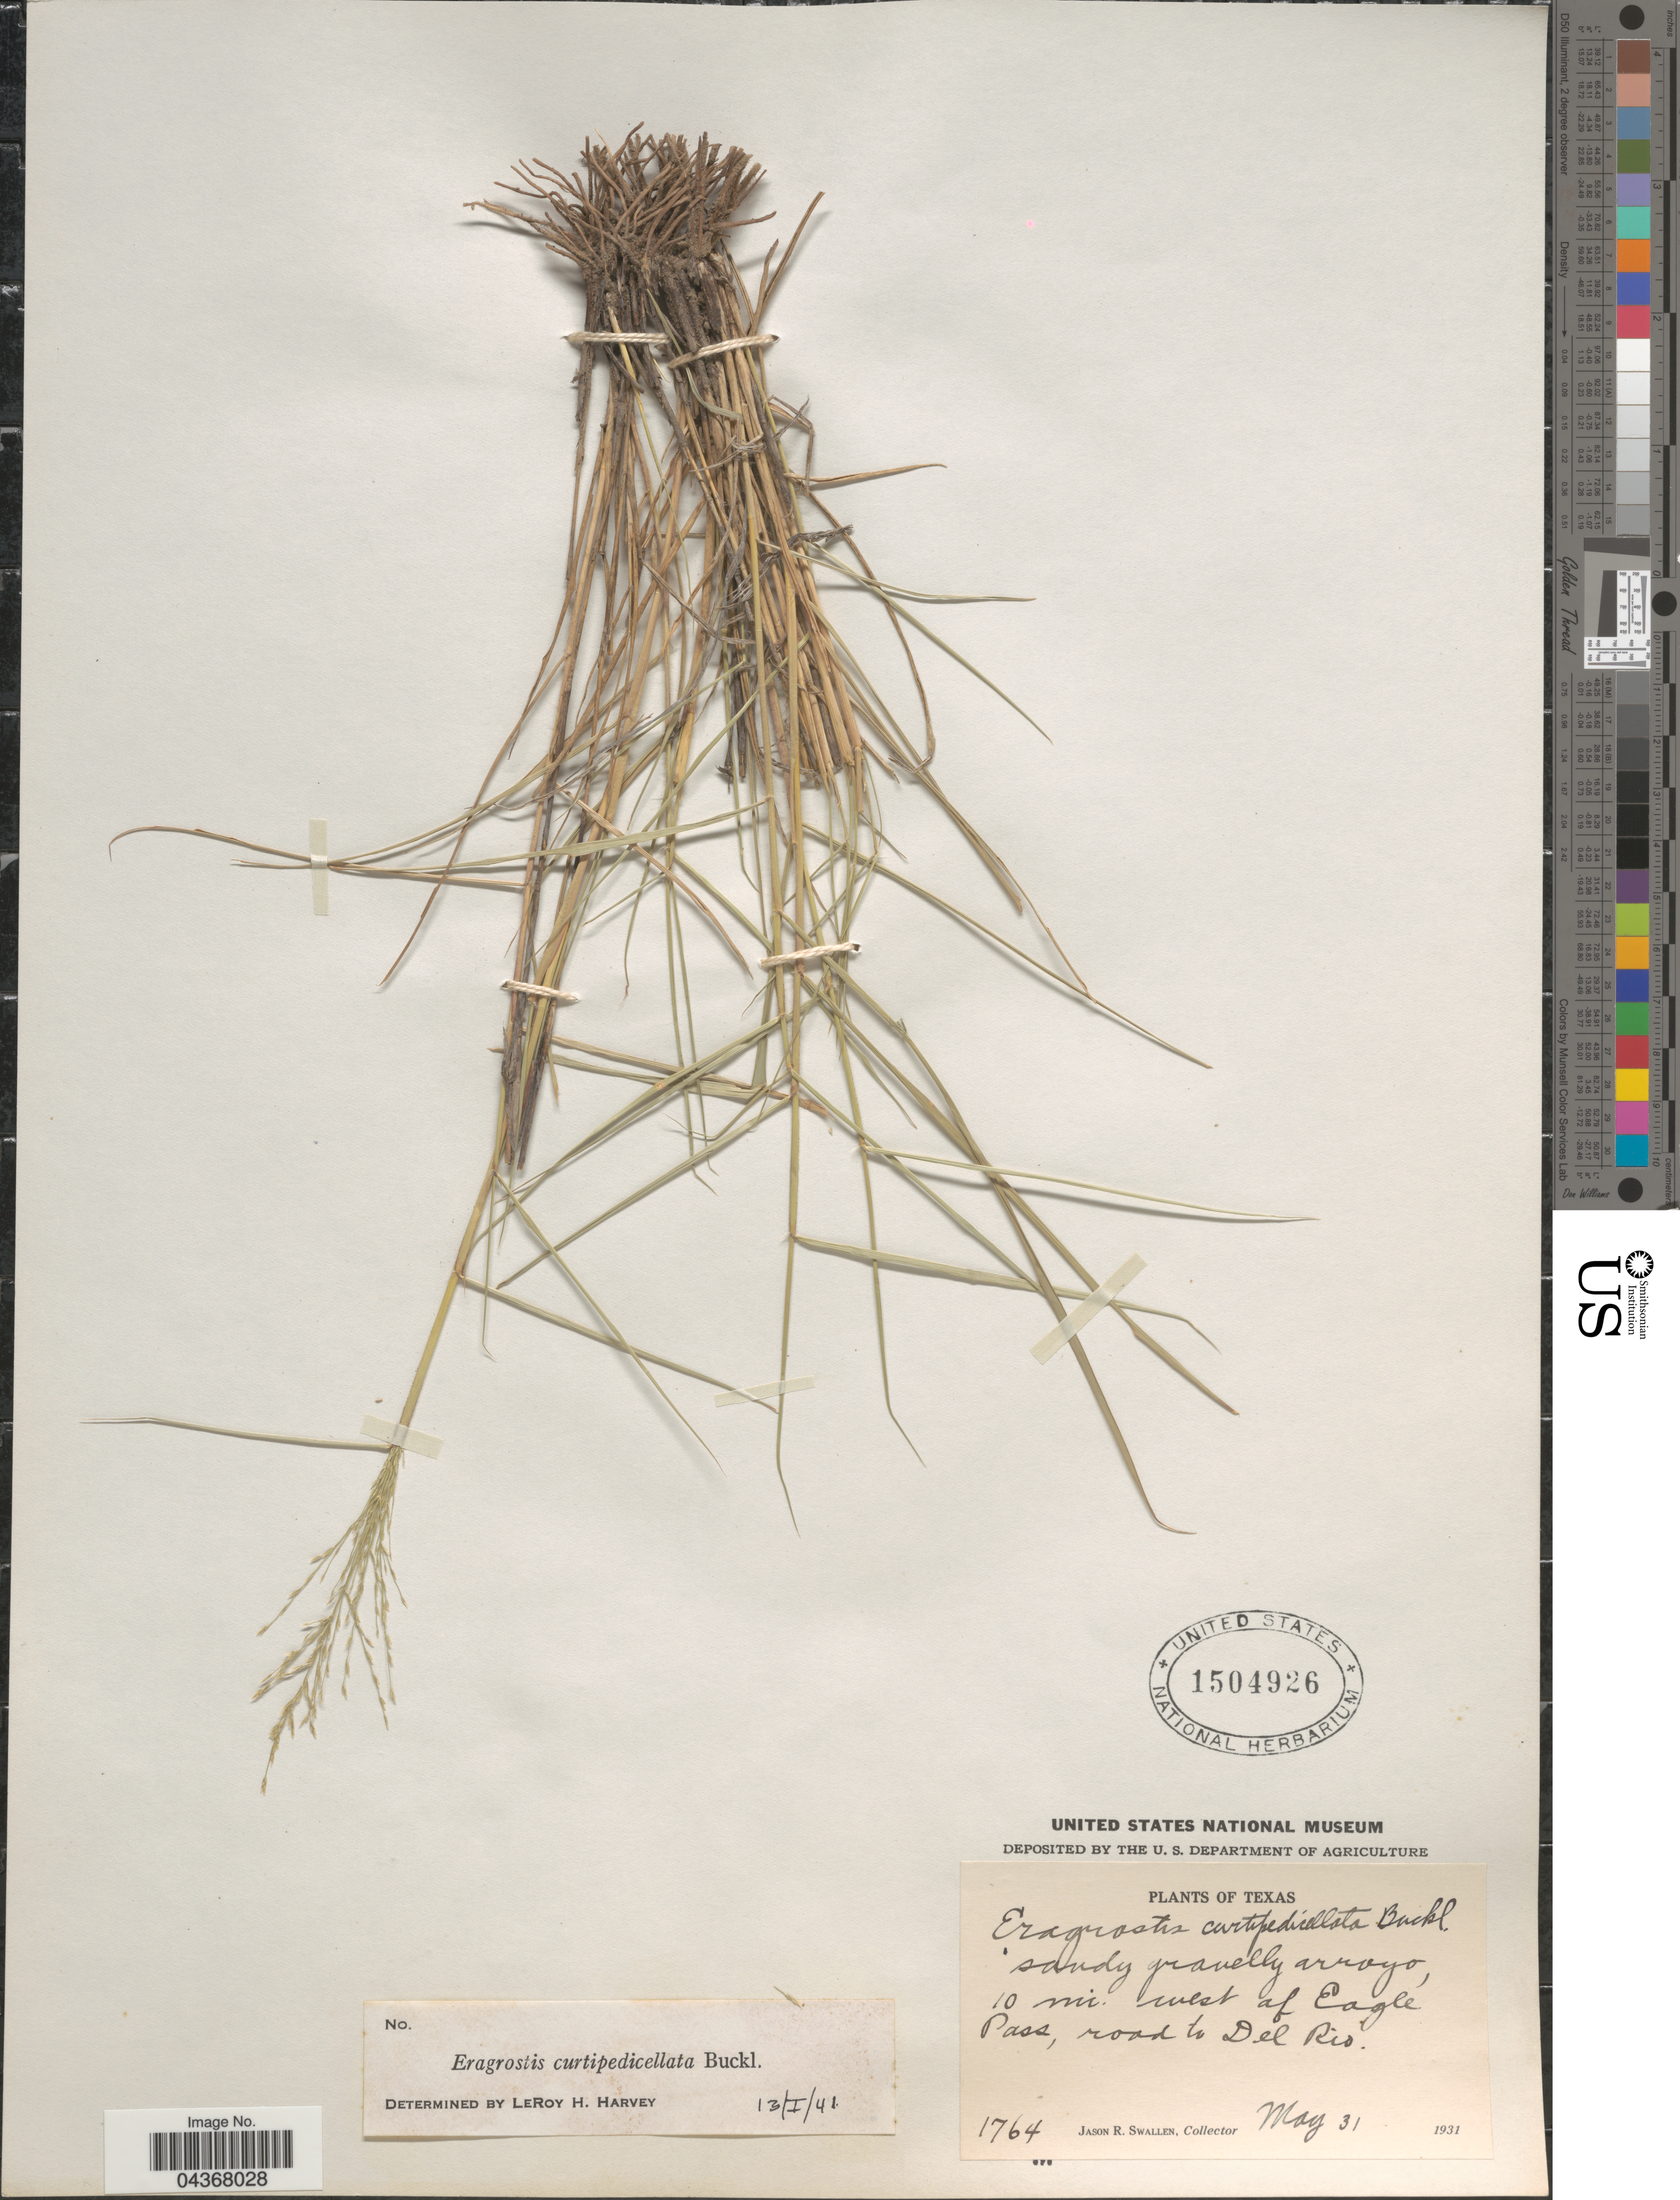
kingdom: Plantae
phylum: Tracheophyta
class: Liliopsida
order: Poales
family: Poaceae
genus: Eragrostis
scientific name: Eragrostis curtipedicellata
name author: Buckley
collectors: J. R. Swallen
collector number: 1764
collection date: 1931-05-31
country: United States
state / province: Texas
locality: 10 mi. west of Eagle Pass, road to Del Rio.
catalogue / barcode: US 1504926